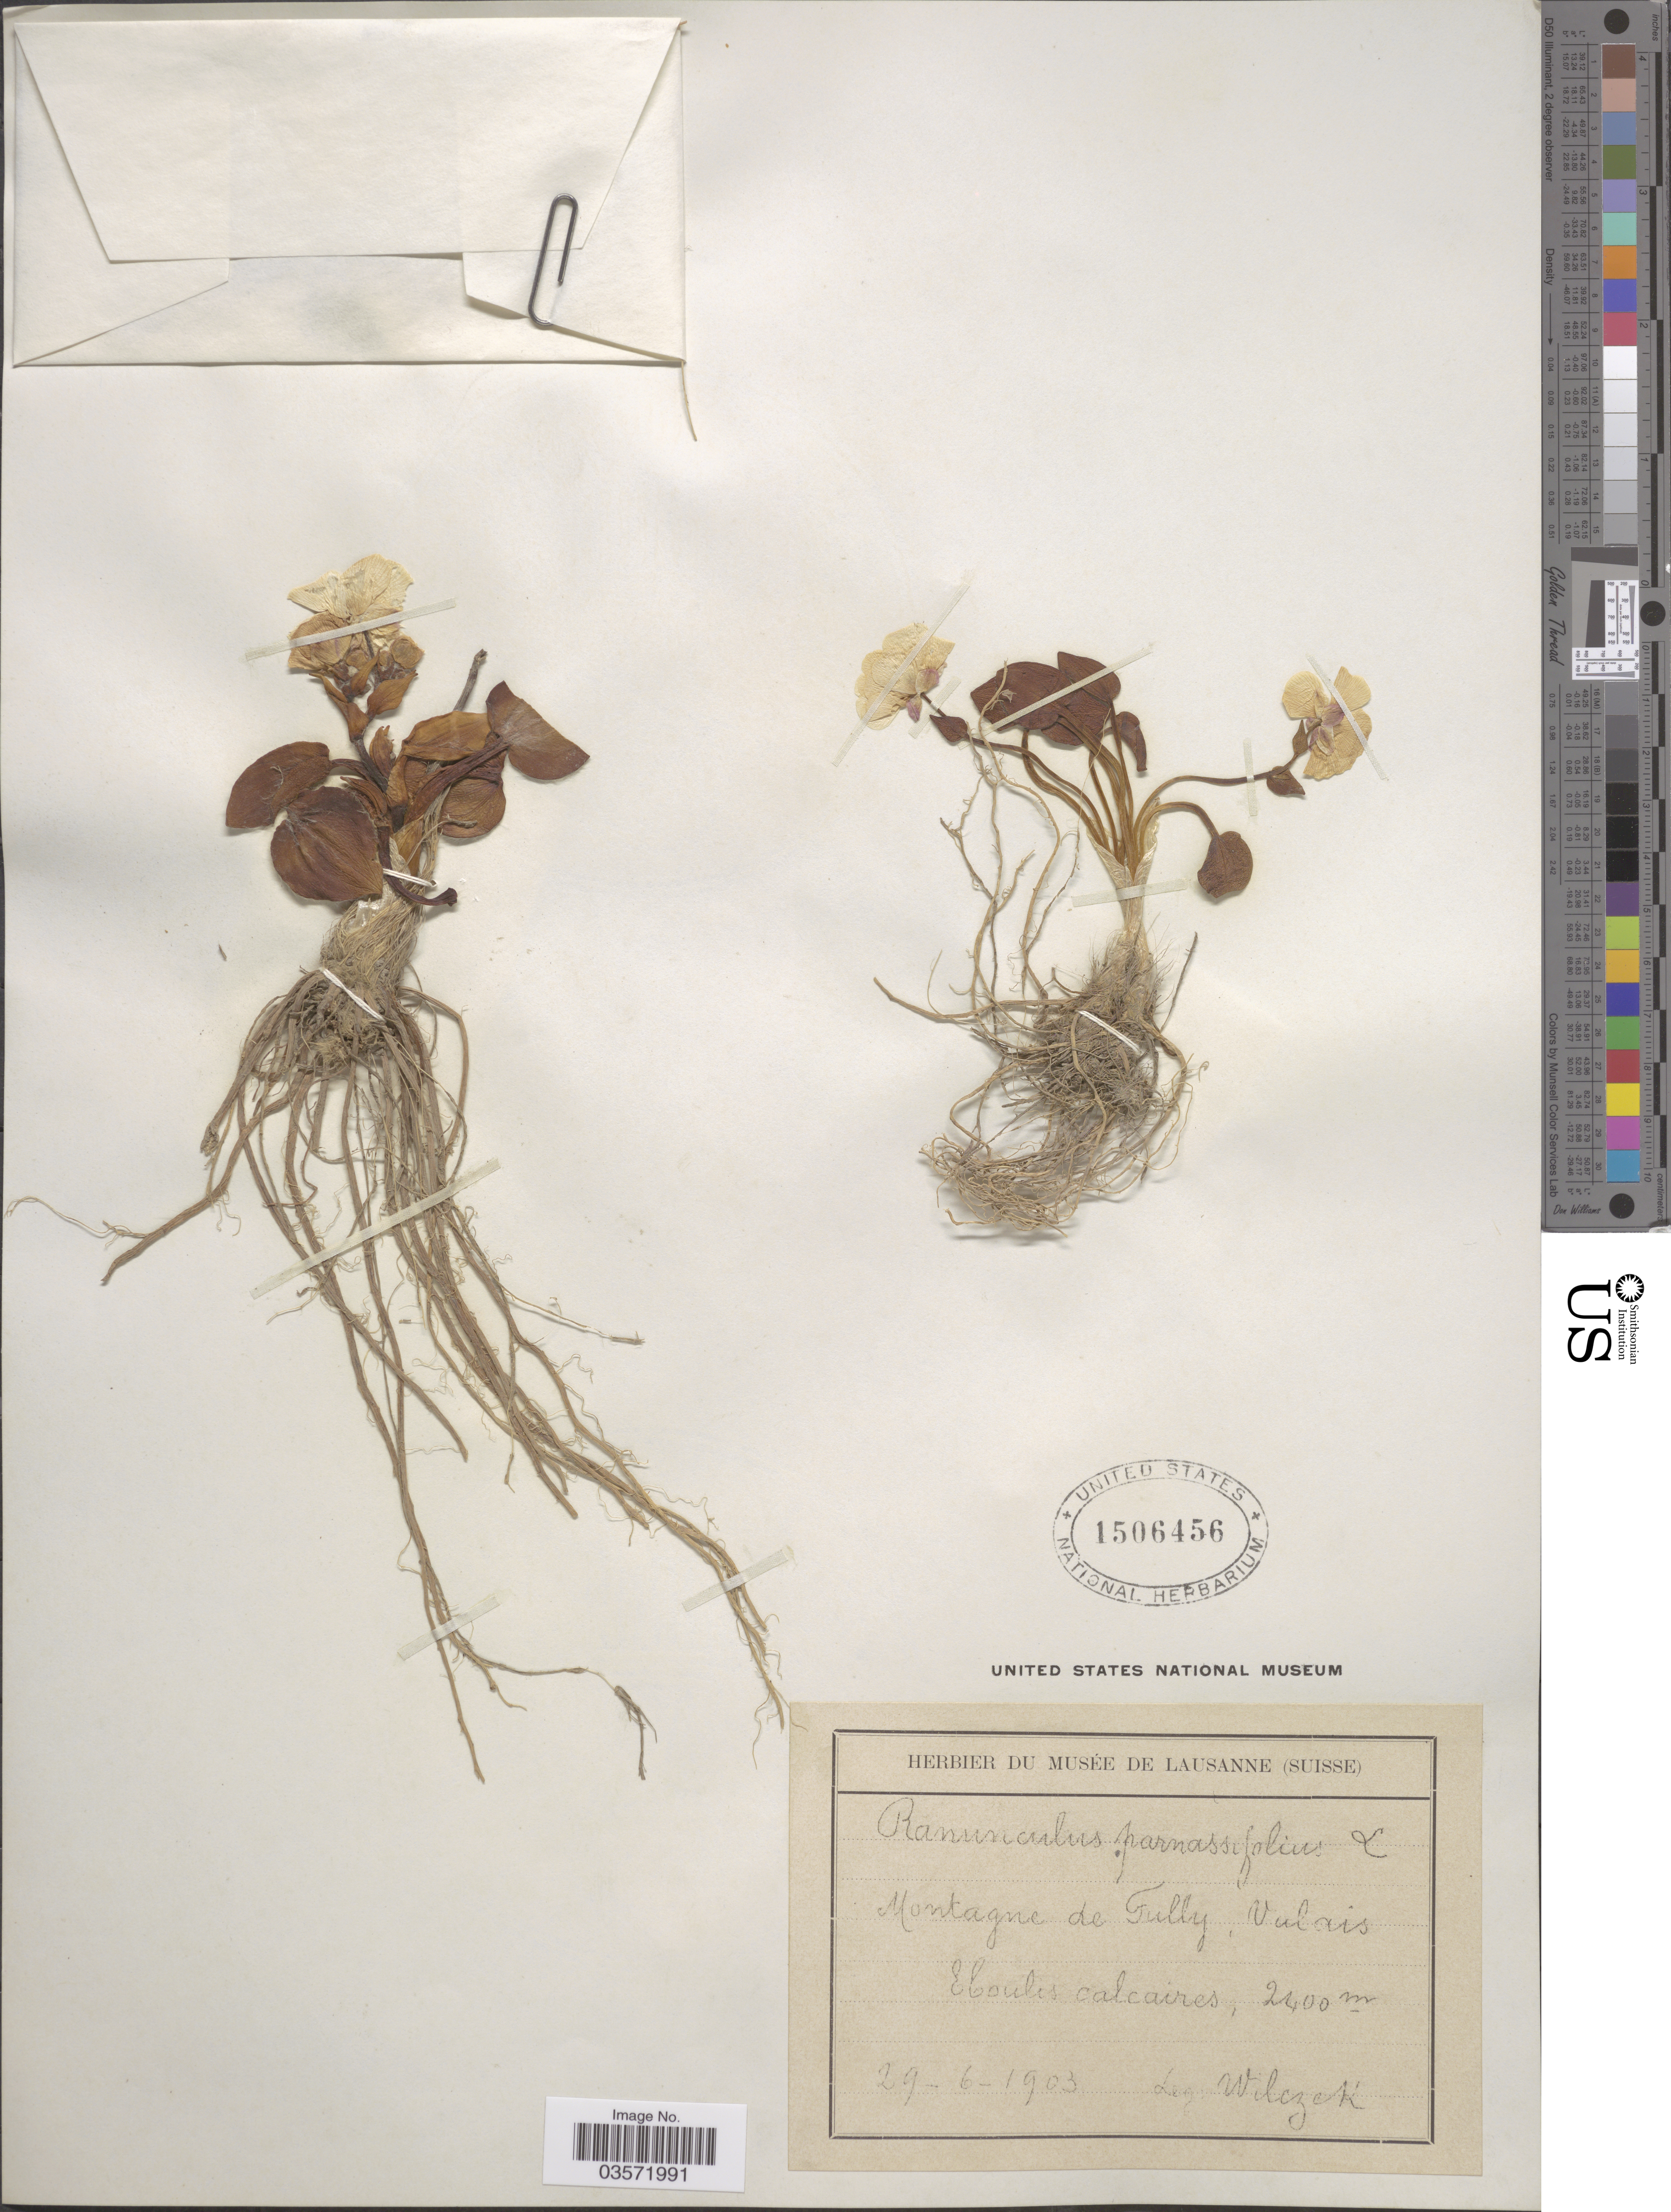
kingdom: Plantae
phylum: Tracheophyta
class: Magnoliopsida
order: Ranunculales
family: Ranunculaceae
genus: Ranunculus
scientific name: Ranunculus parnassifolius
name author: L.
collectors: Wilczek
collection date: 1903-06-29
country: Switzerland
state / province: Valais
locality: Montagne de Fully, Eboules calcaires.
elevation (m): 2400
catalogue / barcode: US 1506456